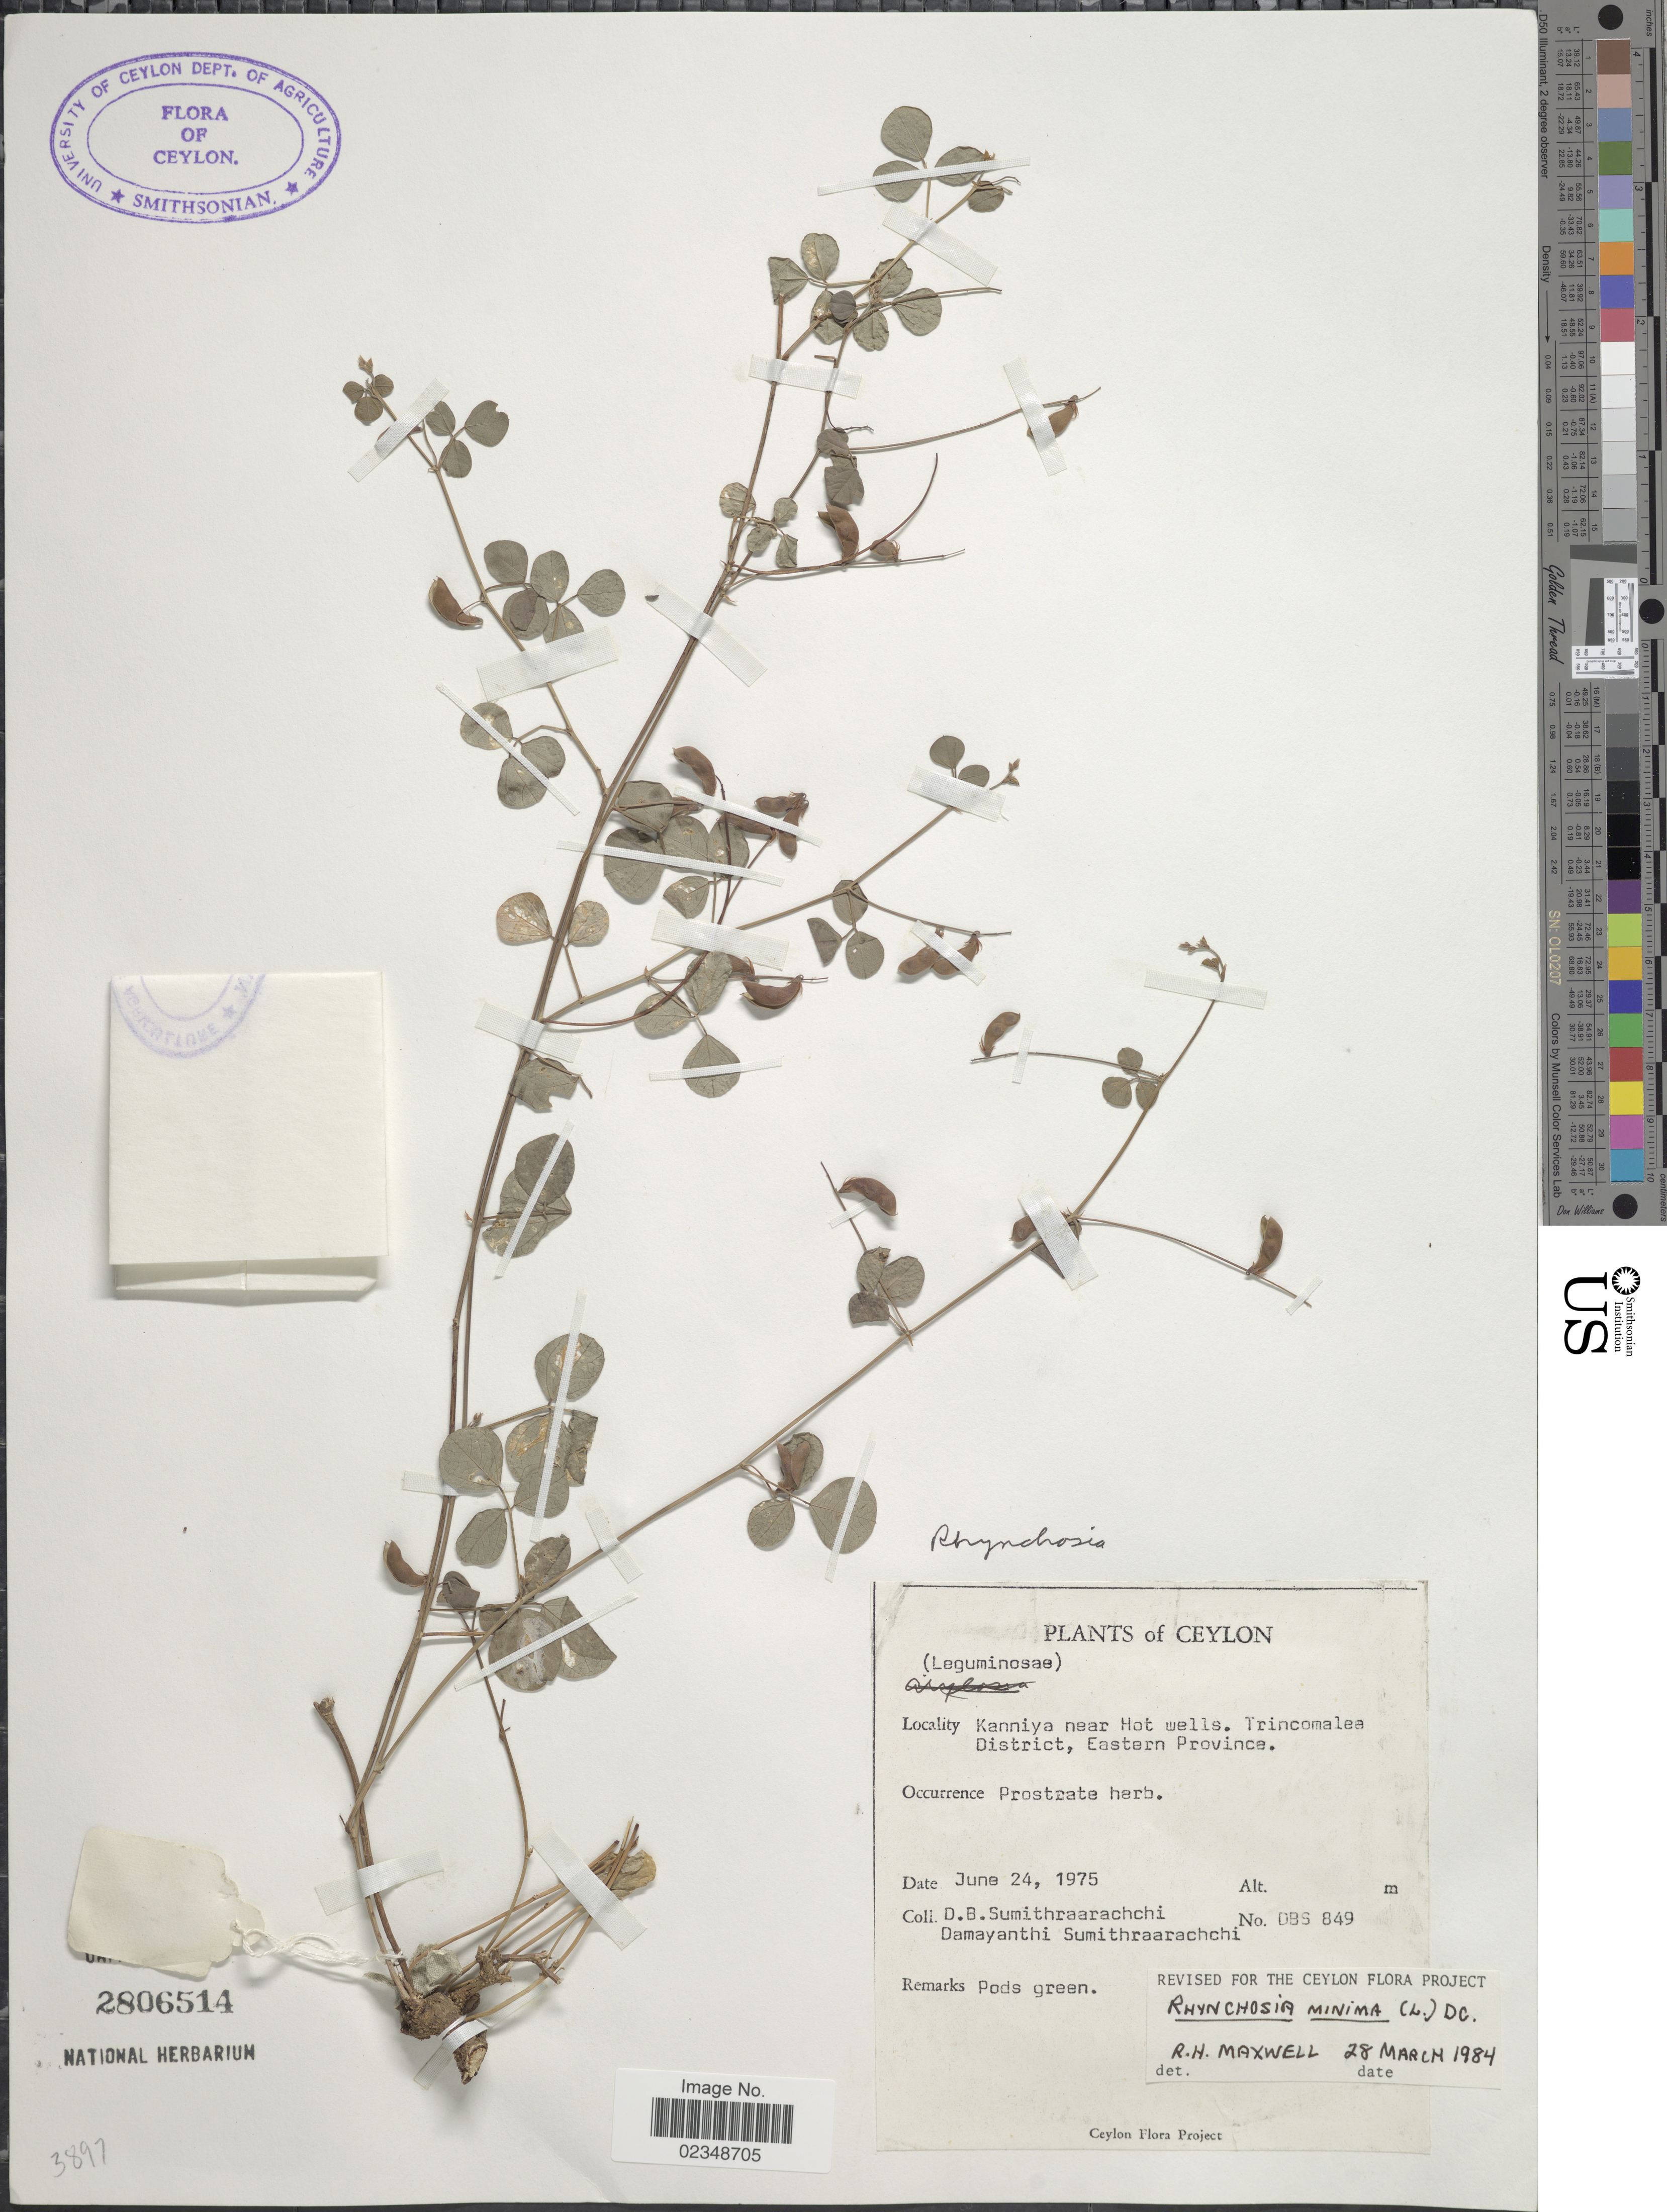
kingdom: Plantae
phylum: Tracheophyta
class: Magnoliopsida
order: Fabales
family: Fabaceae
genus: Rhynchosia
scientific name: Rhynchosia sp.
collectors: D. B. Sumithraarachchi & D. Sumithraarachchi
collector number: DBS849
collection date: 1975-06-24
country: Sri Lanka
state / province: Eastern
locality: Ceylon, Kanniya near Hot wells. Trincomalea District, Eastern Province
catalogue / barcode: US 2806514